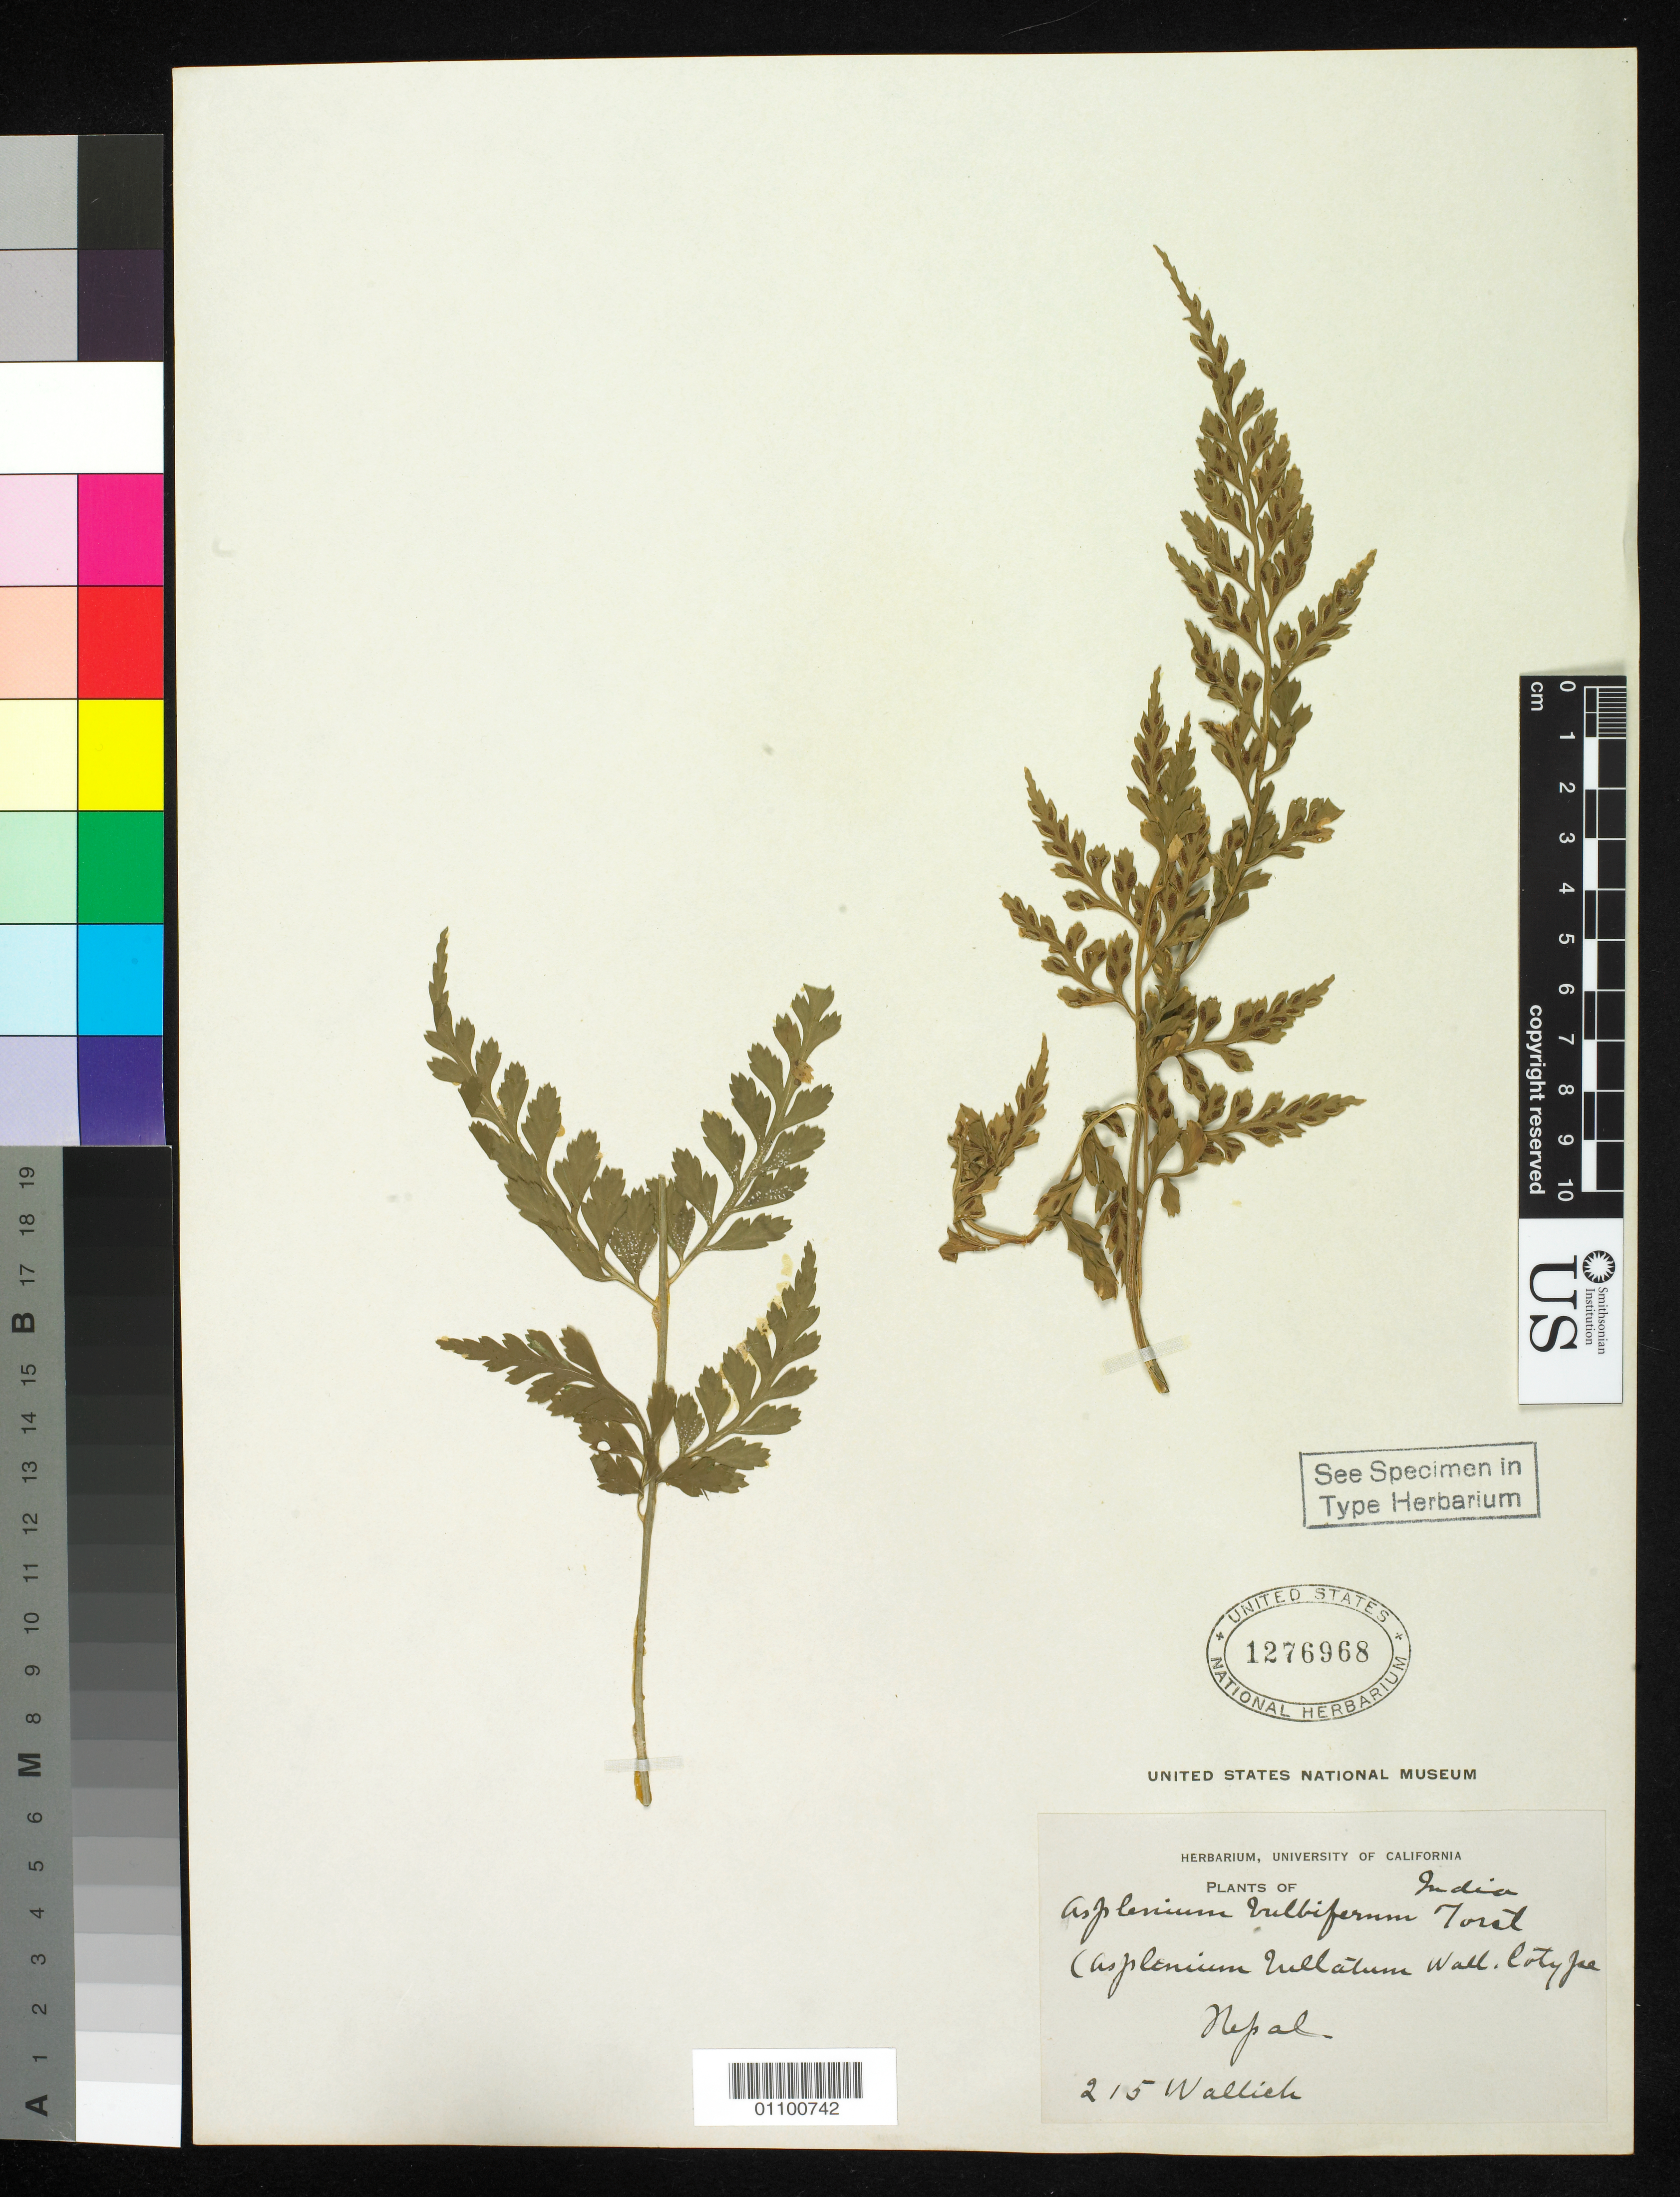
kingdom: Plantae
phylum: Tracheophyta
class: Polypodiopsida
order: Polypodiales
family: Aspleniaceae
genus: Asplenium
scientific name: Asplenium bullatum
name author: Wall. ex Mett.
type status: Type Collection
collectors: N. Wallich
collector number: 215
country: India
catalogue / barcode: US 1276968